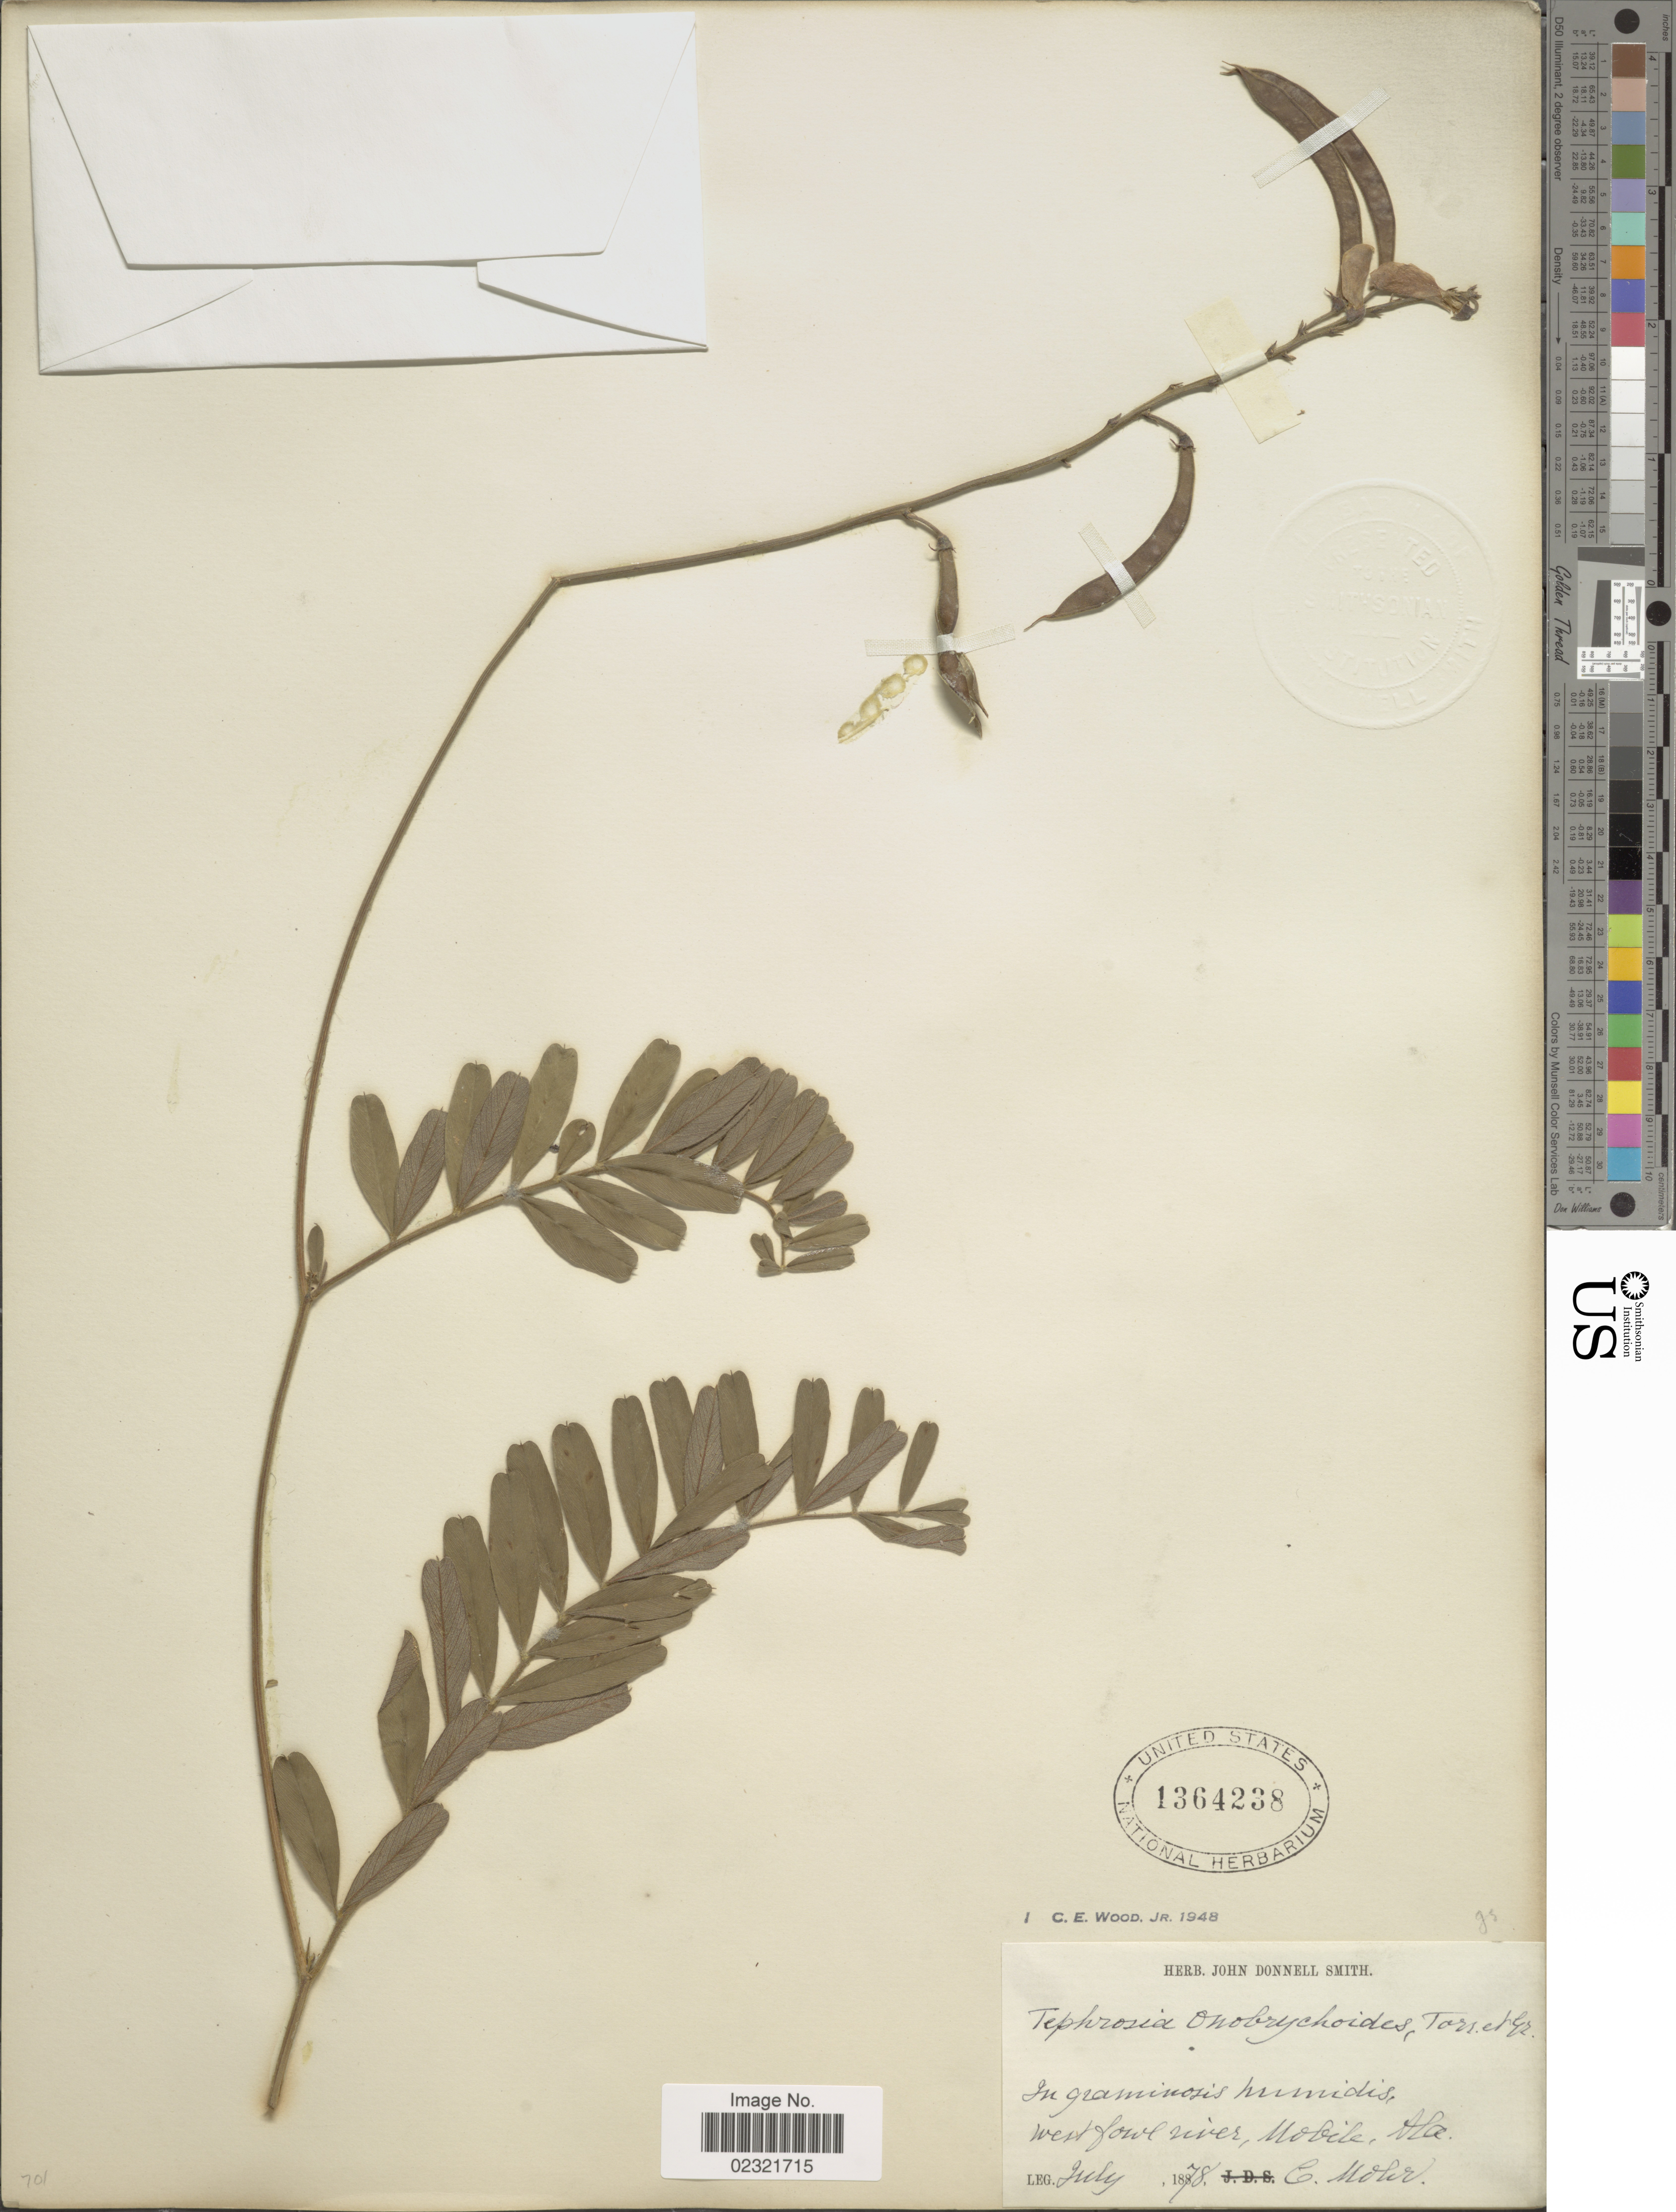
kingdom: Plantae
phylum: Tracheophyta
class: Magnoliopsida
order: Fabales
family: Fabaceae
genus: Tephrosia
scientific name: Tephrosia onobrychoides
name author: Nutt.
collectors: C. T. Mohr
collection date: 1878-07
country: United States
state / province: Alabama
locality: In graminosis, humidis, west fowl river, Mobile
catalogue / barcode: US 1364238